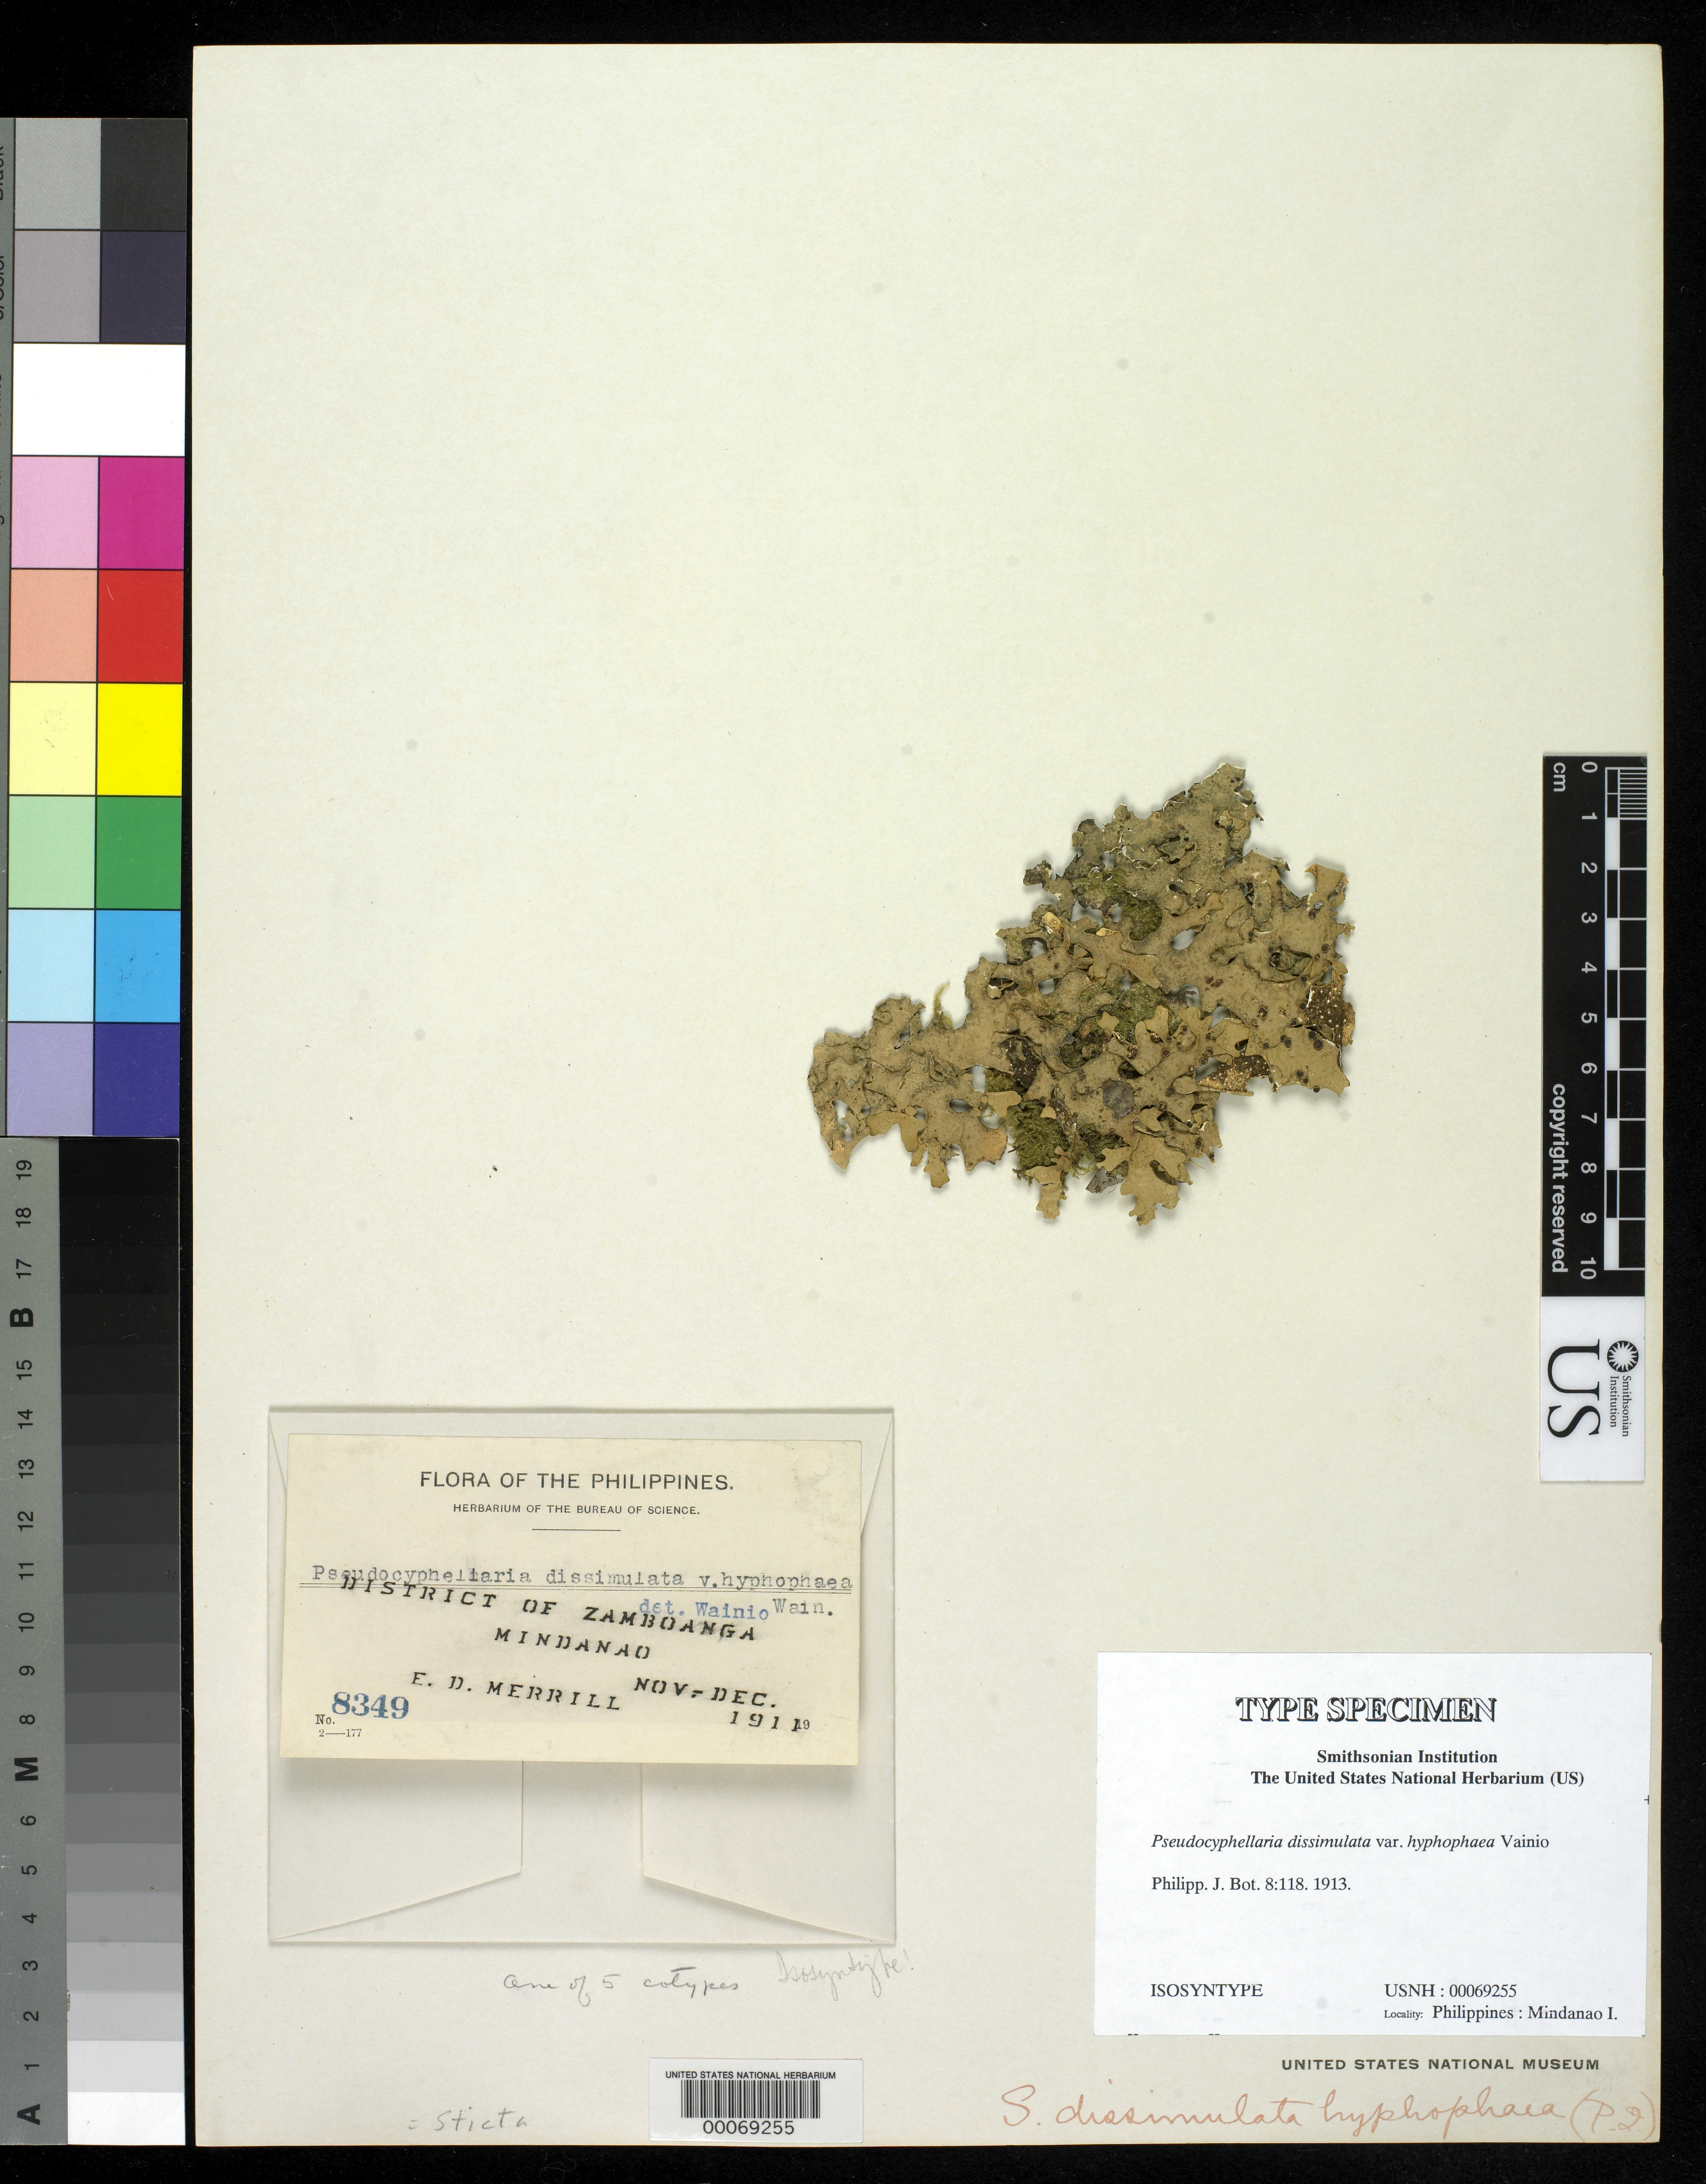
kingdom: Fungi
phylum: Ascomycota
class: Lecanoromycetes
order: Peltigerales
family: Lobariaceae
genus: Pseudocyphellaria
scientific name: Pseudocyphellaria dissimulata var. hyphophaea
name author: Vain.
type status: Isosyntype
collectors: E. D. Merrill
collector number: Bur. Sci. 8349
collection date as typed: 1911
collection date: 1911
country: Philippines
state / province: Zamboanga Peninsula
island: Mindanao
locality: Tetuan